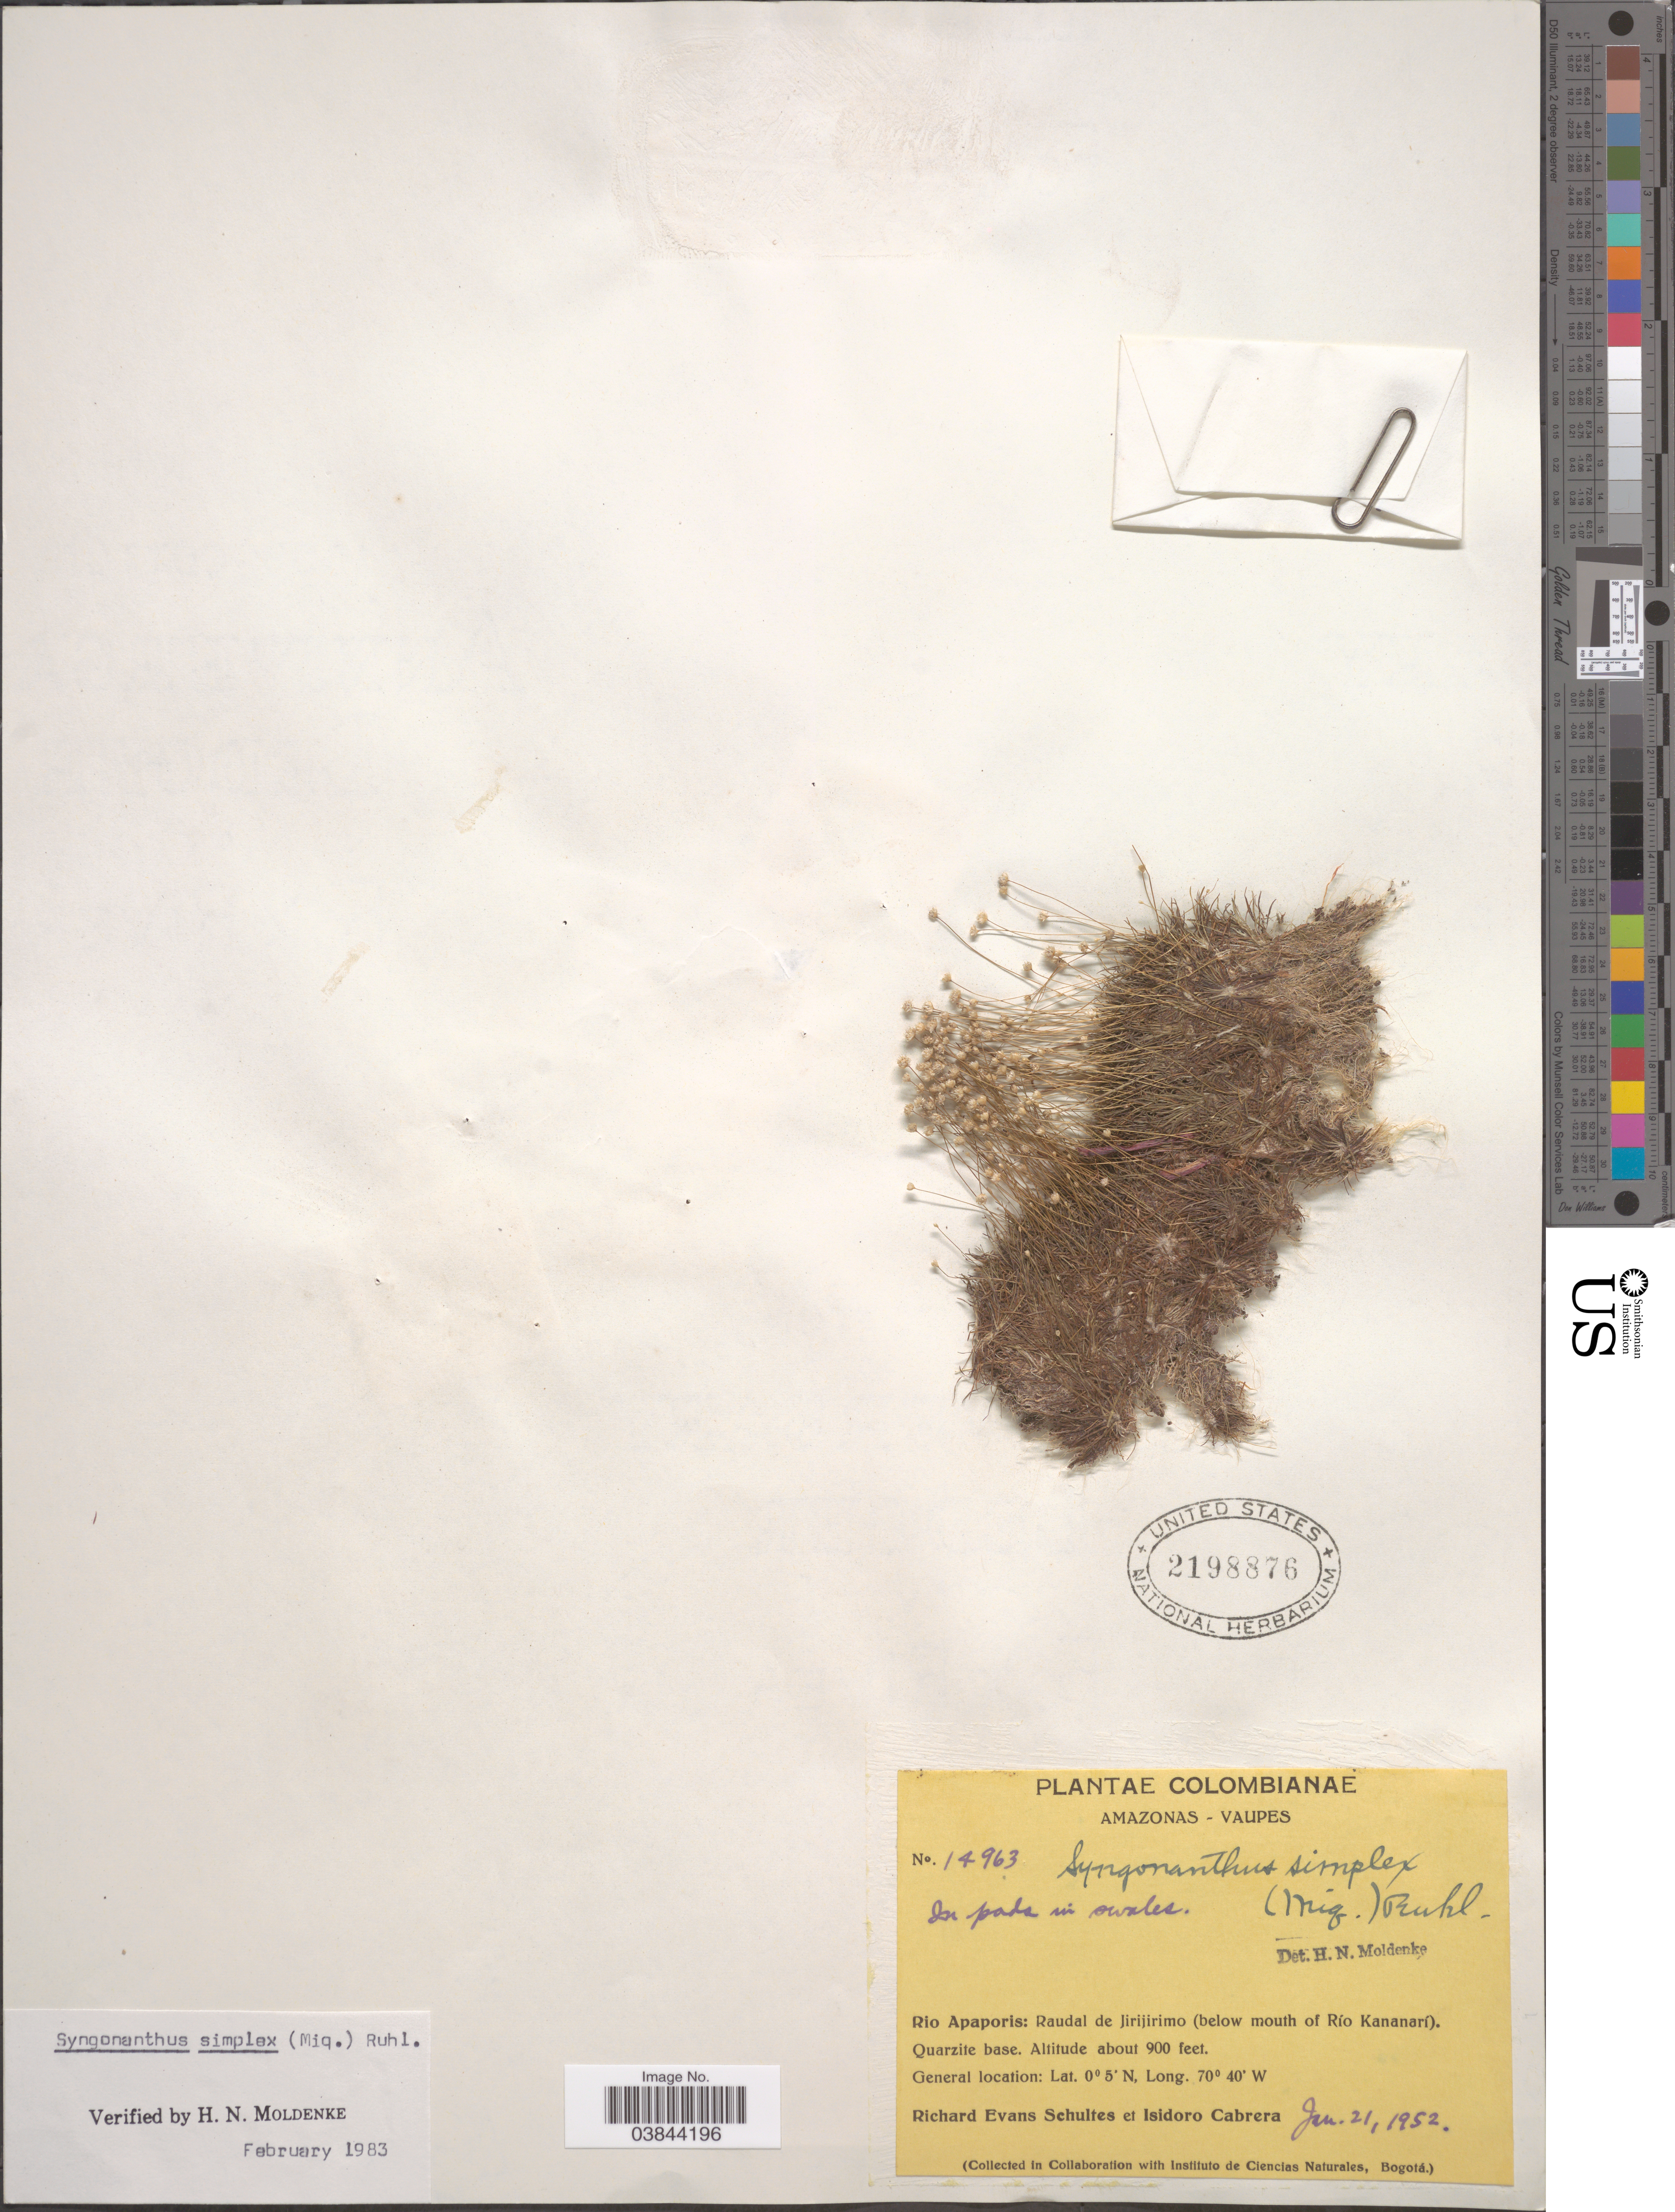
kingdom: Plantae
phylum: Tracheophyta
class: Liliopsida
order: Poales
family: Eriocaulaceae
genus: Syngonanthus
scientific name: Syngonanthus simplex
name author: (Miq.) Ruiz & Pav.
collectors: R. E. Schultes & I. Cabrera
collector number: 14963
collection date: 1952-01-21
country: Colombia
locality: Amazonas - Vaupes. Rio Apaporis: Raudal de Jirijirimo (below mouth of Río Kananarí). Quarzite base.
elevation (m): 274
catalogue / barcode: US 2198876